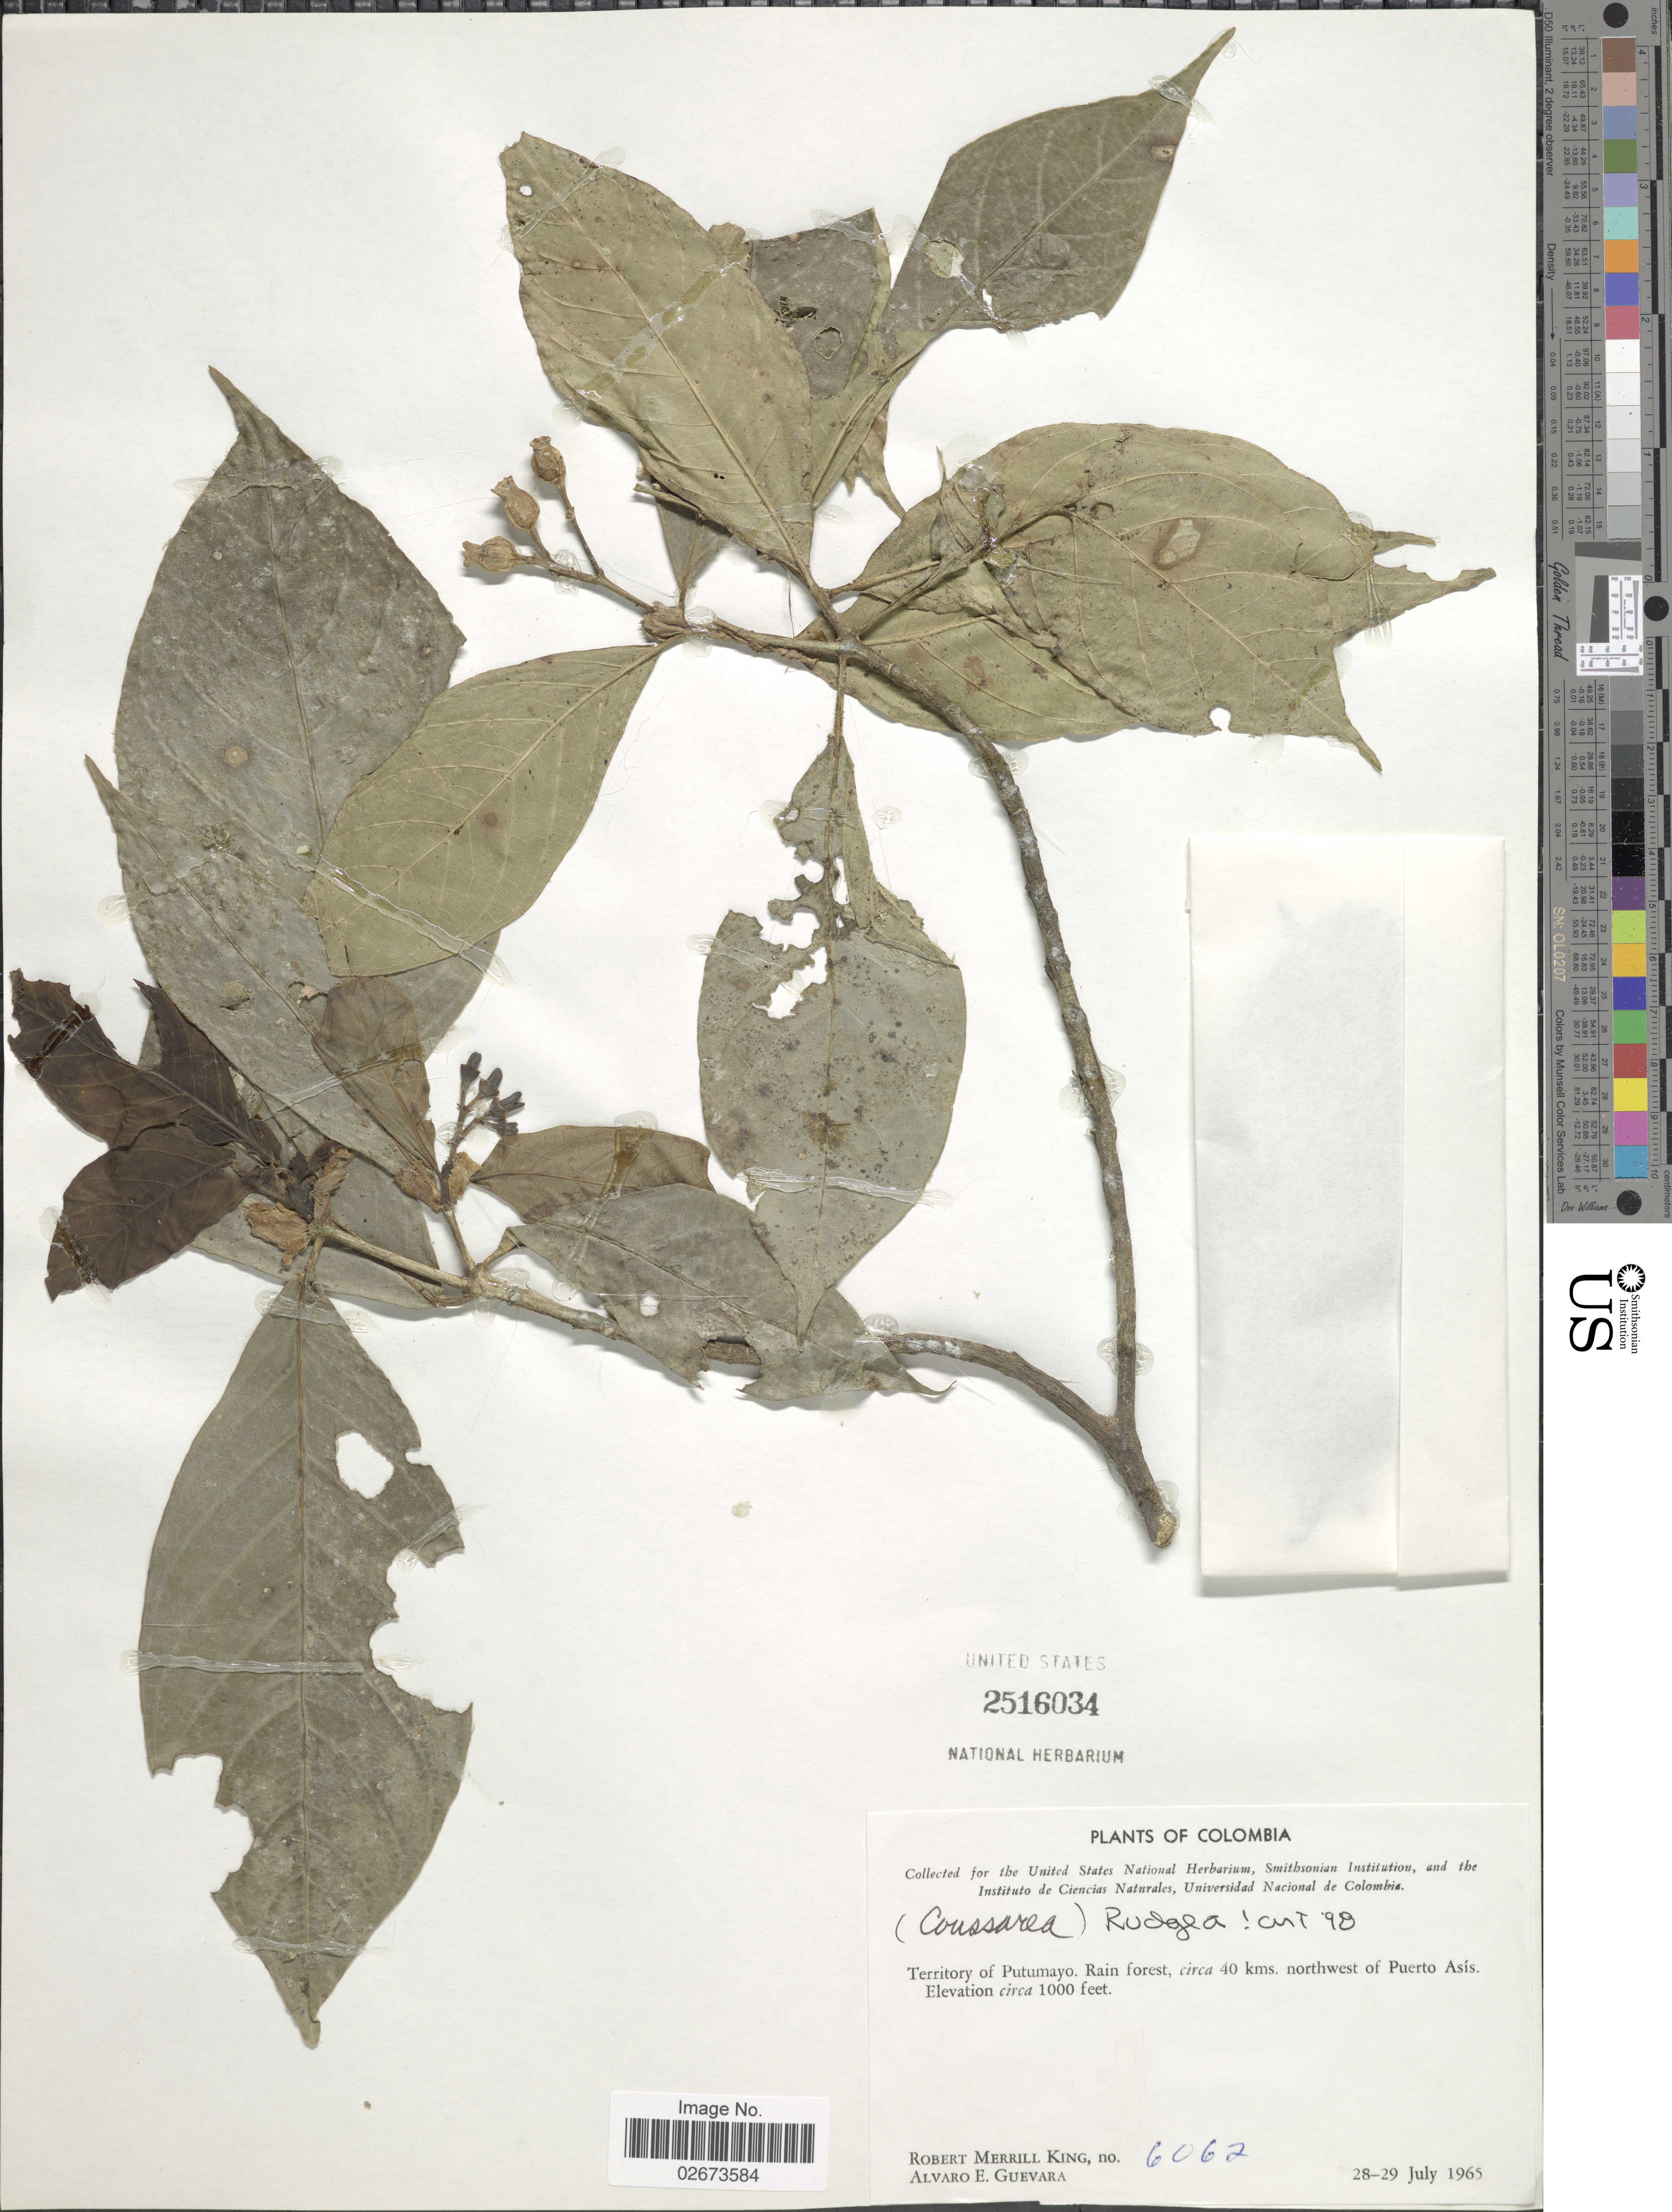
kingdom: Plantae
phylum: Tracheophyta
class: Magnoliopsida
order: Gentianales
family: Rubiaceae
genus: Rudgea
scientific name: Rudgea sp.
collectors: R. M. King & A. E. Guevara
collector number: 6063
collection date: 1965-07-28/1965-07-29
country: Colombia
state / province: Putumayo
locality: Territory of Putumayo, Rain forest, circa 40 kms. northwest of Puerto Asis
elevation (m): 305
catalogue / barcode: US 2516034